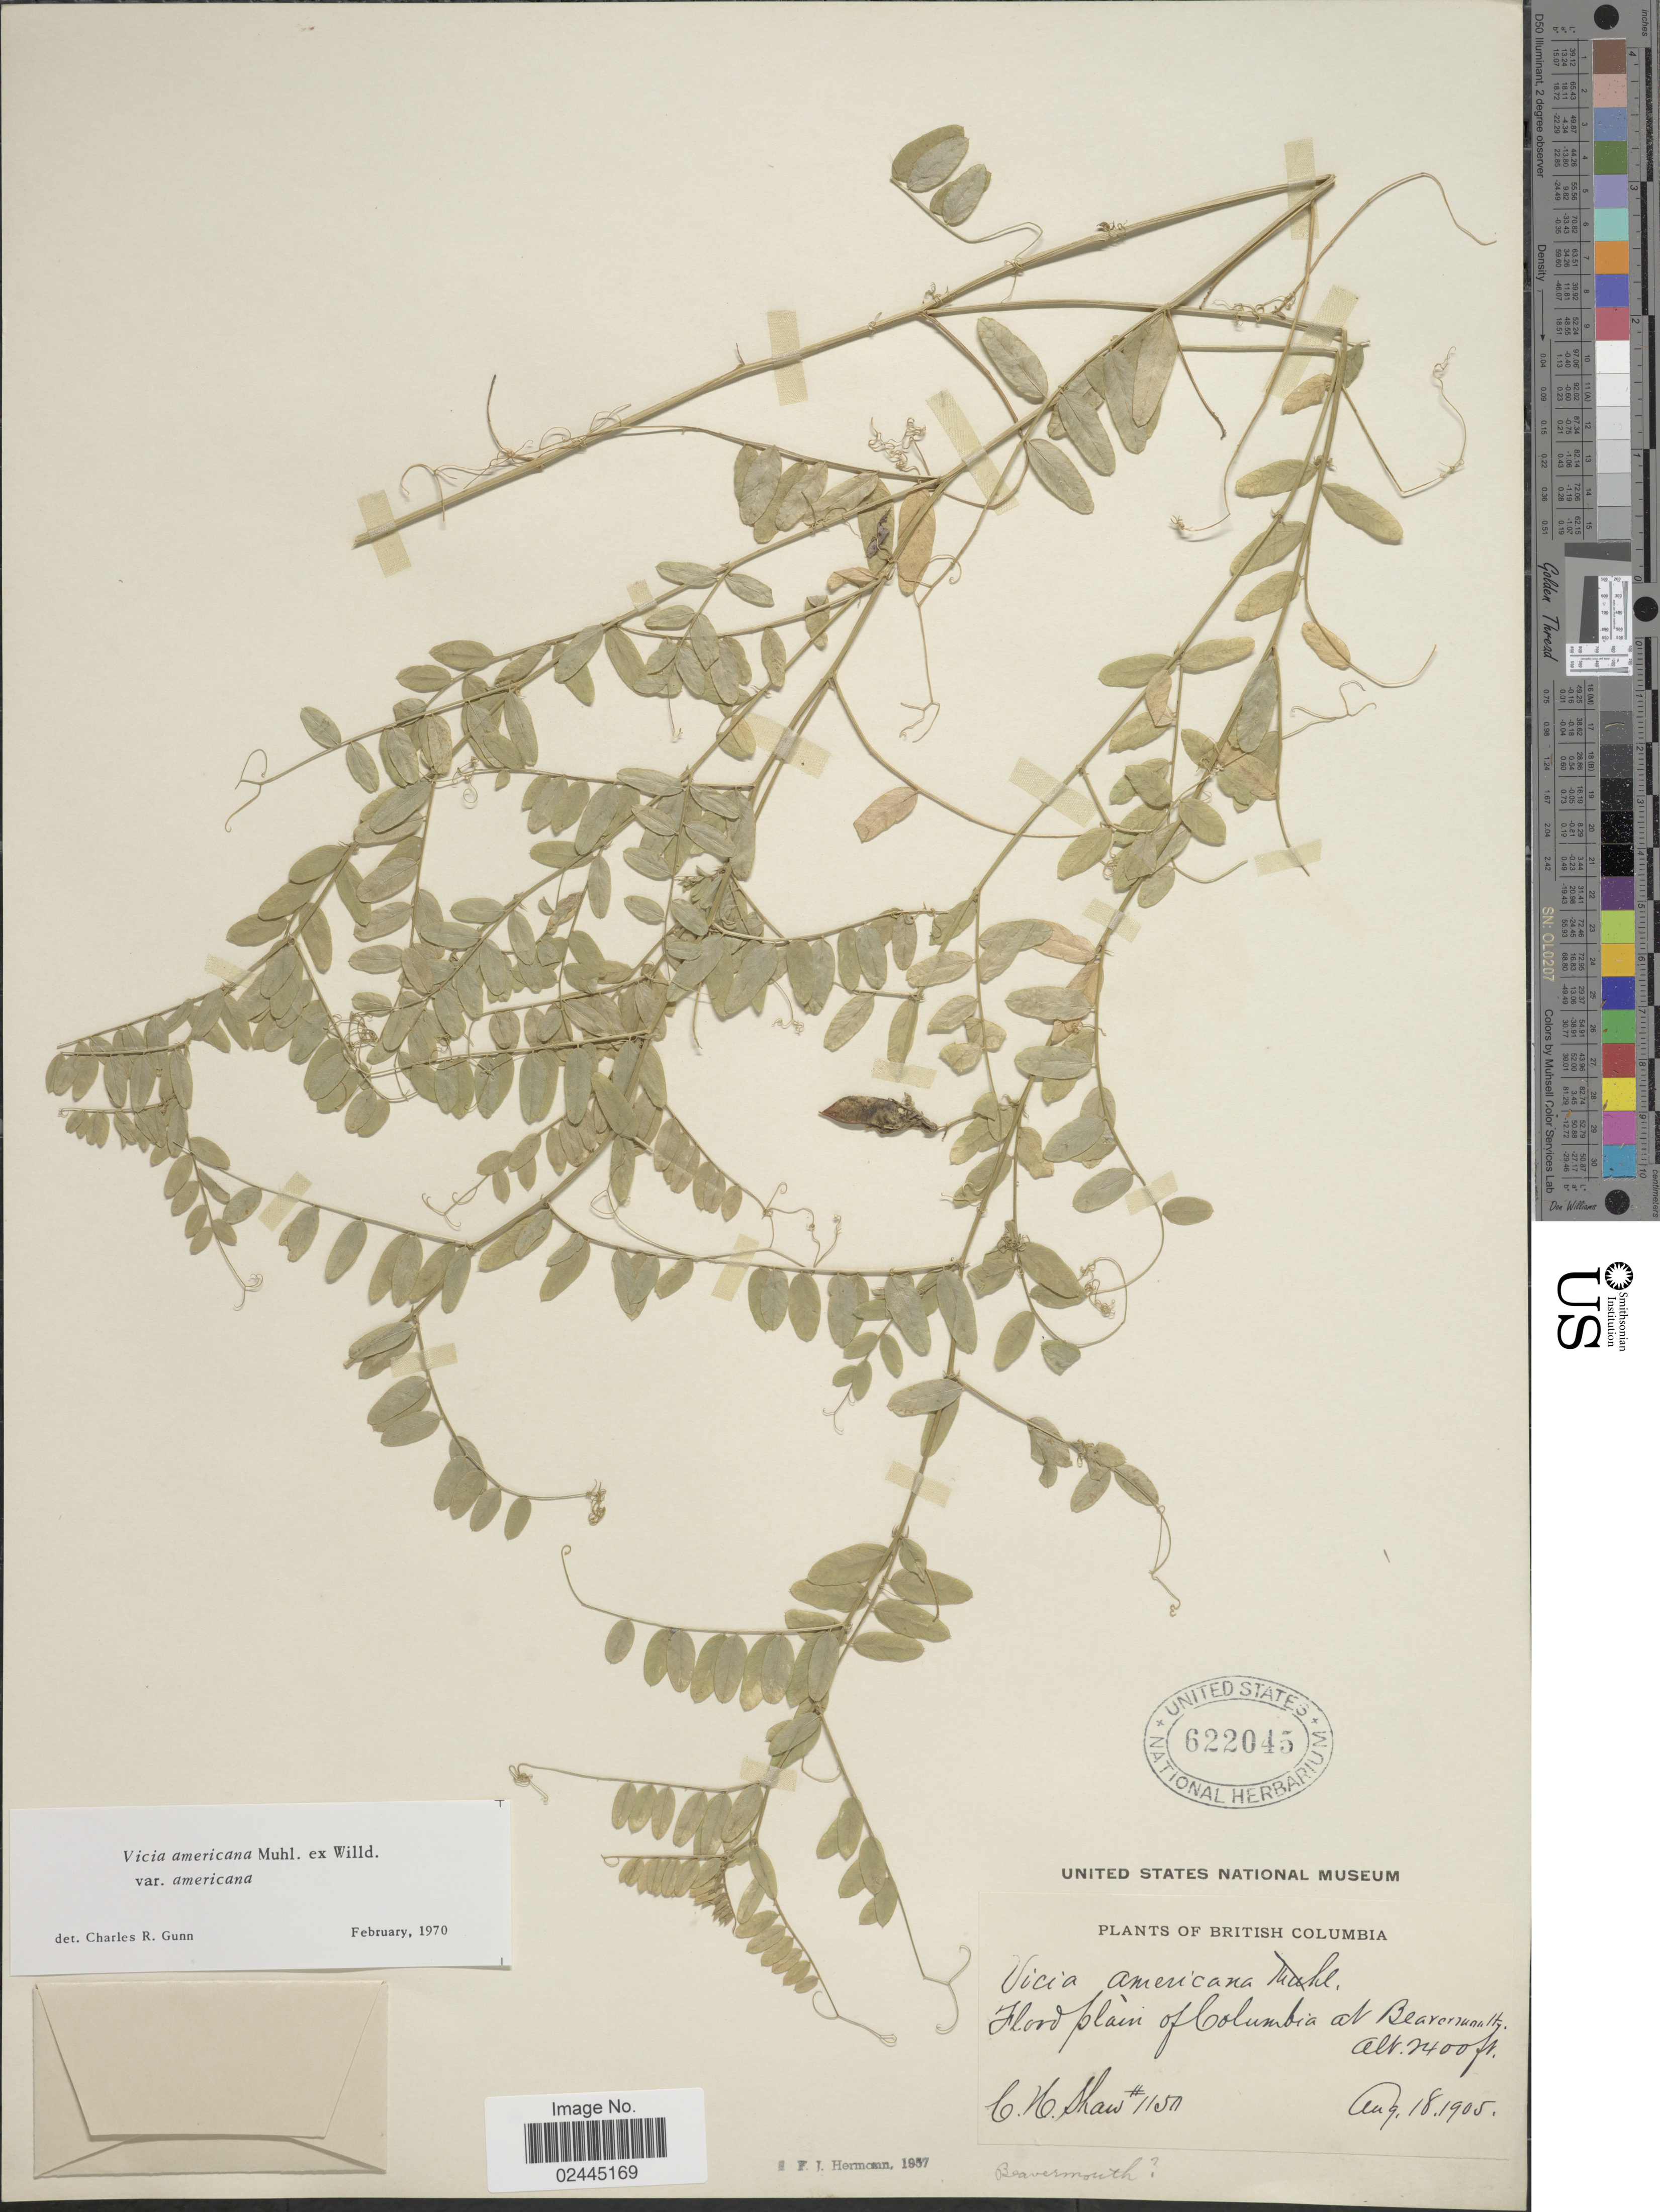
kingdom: Plantae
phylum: Tracheophyta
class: Magnoliopsida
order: Fabales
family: Fabaceae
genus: Vicia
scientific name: Vicia americana var. americana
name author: Muhl. ex Willd.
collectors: C. H. Shaw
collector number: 1150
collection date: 1905-08-18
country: Canada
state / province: British Columbia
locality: Flood plain of Columbia at Beavermouth.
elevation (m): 732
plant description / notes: Precise locality edit: Corrected "ar Beavermouth" to "at Beavermouth."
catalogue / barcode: US 622045